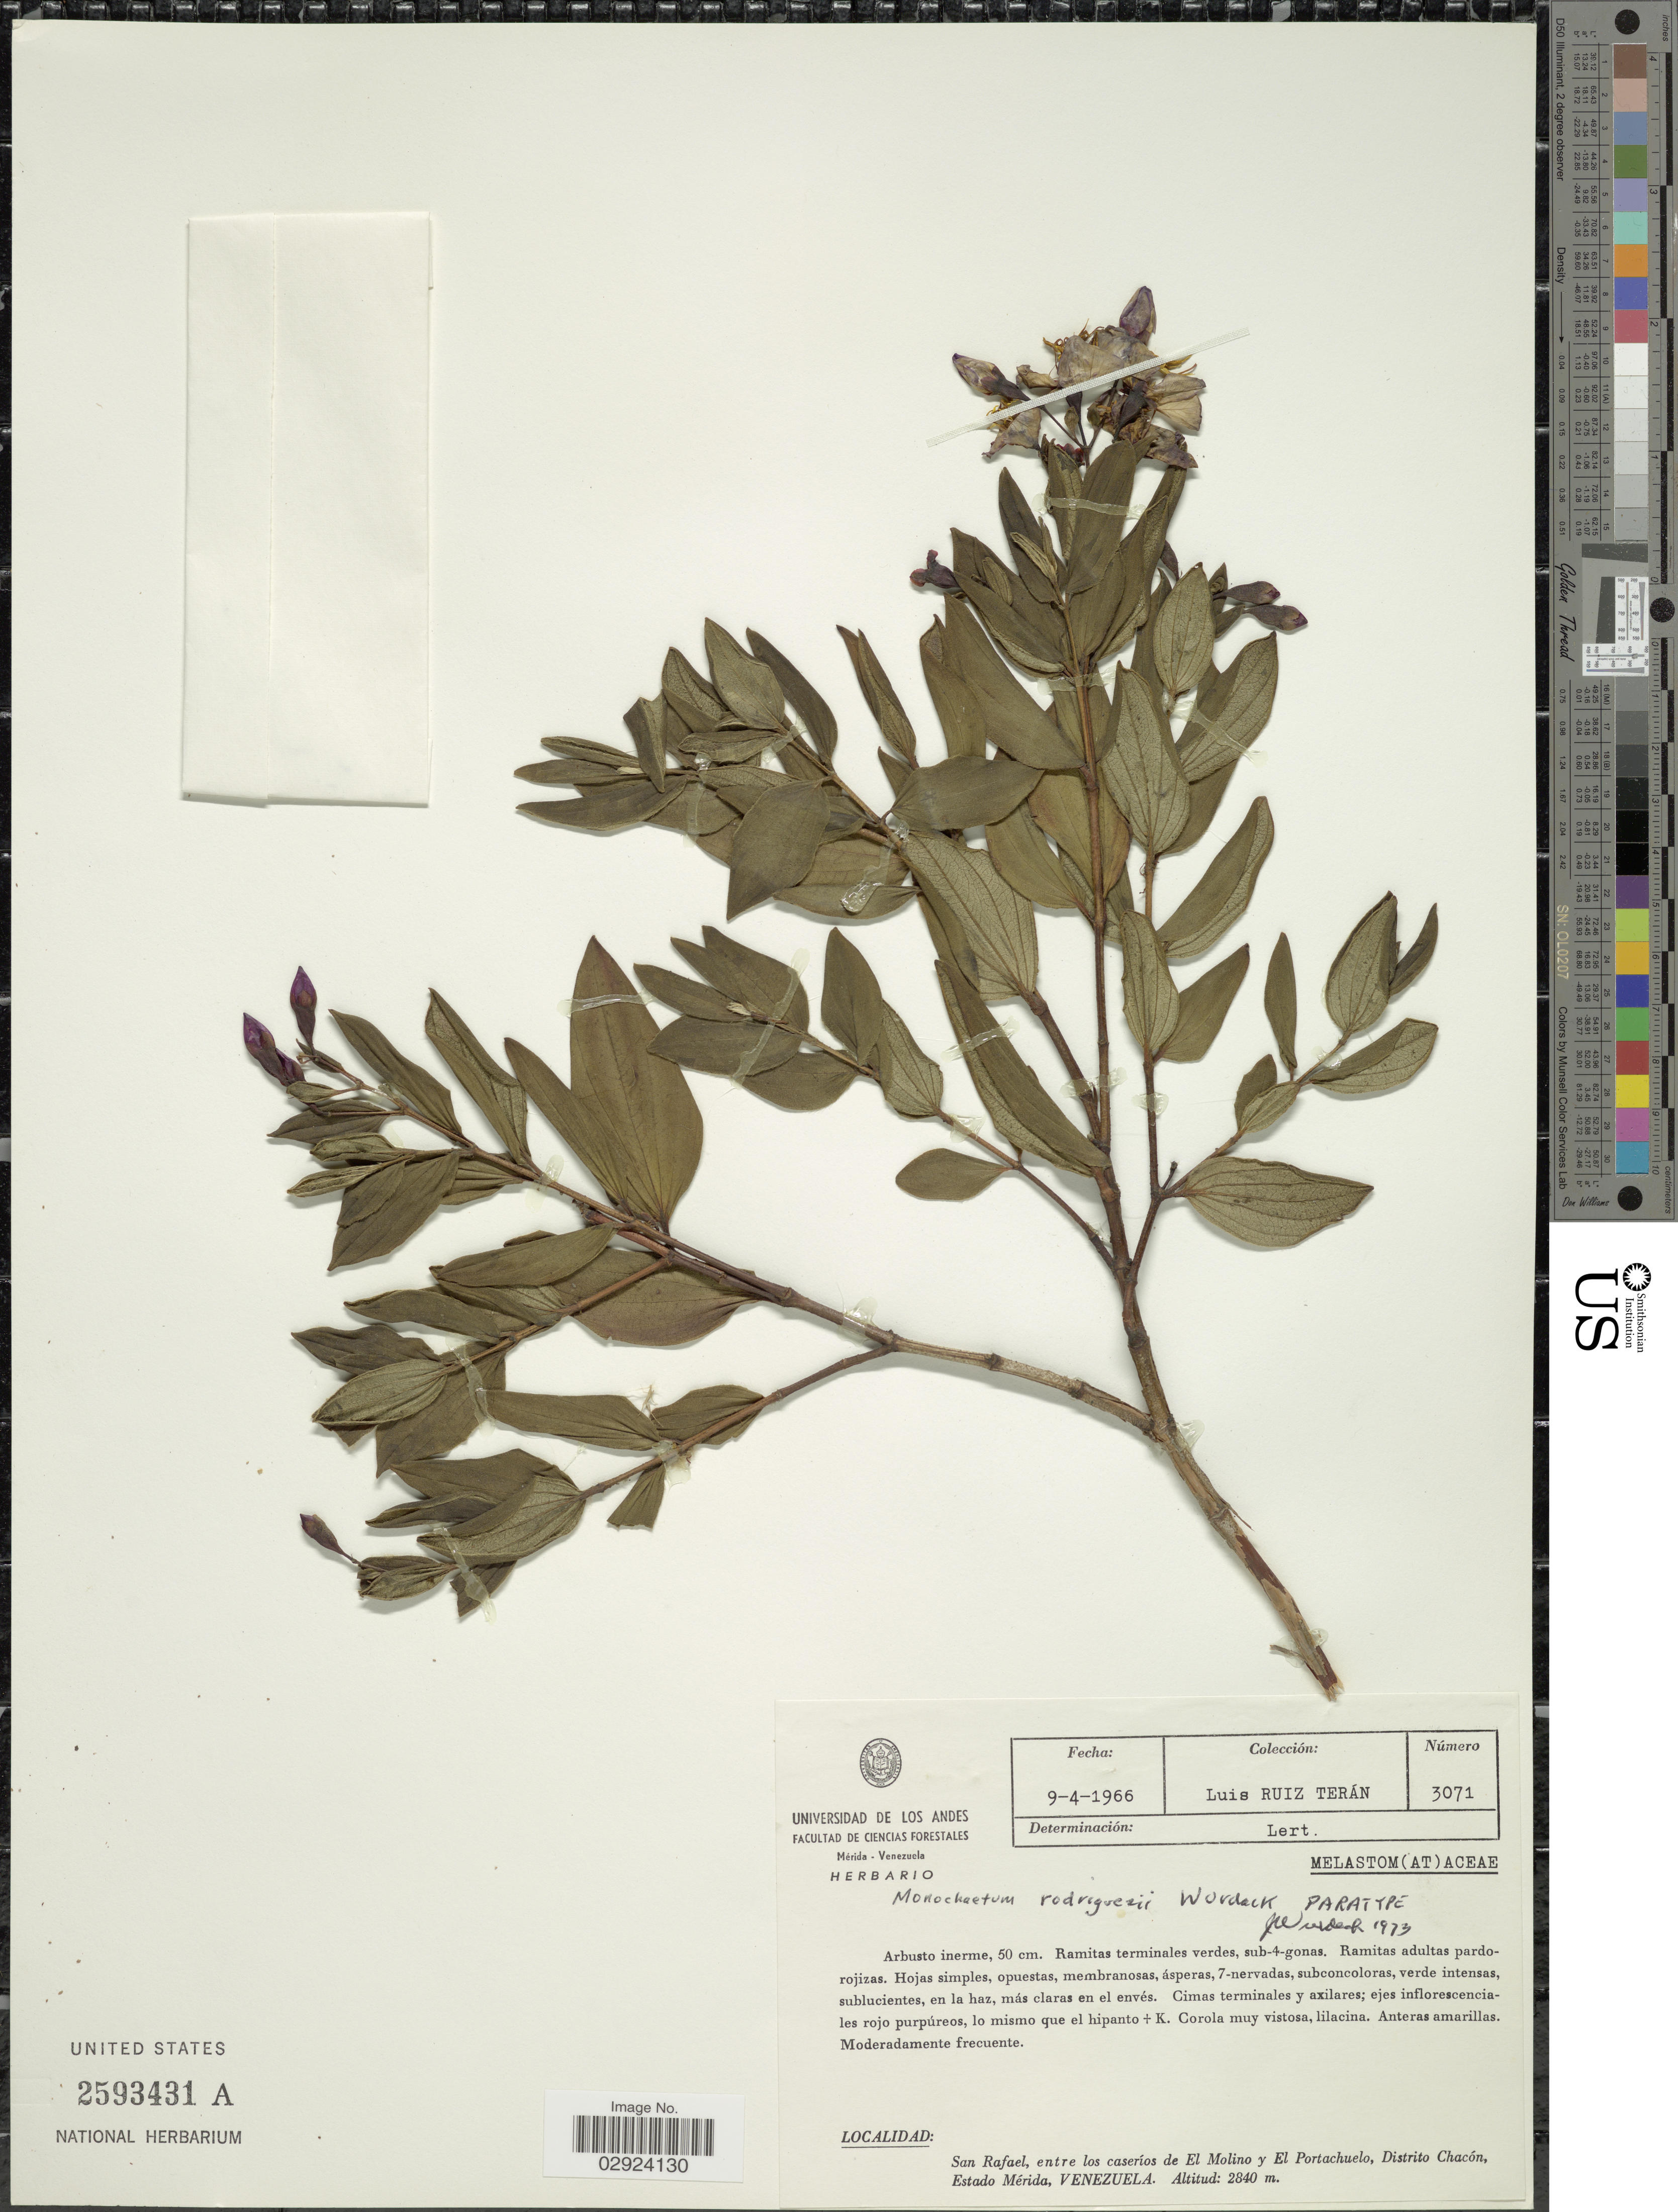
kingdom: Plantae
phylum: Tracheophyta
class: Magnoliopsida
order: Myrtales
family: Melastomataceae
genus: Monochaetum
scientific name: Monochaetum rodriguezii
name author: Wurdack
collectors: L. Teran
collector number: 3071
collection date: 1966-04-09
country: Venezuela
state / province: Mérida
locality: San Rafael, entre los caseríos de El Molino y El Portachuelo, Distrito Chacón.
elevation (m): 2840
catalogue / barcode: US 2593431A